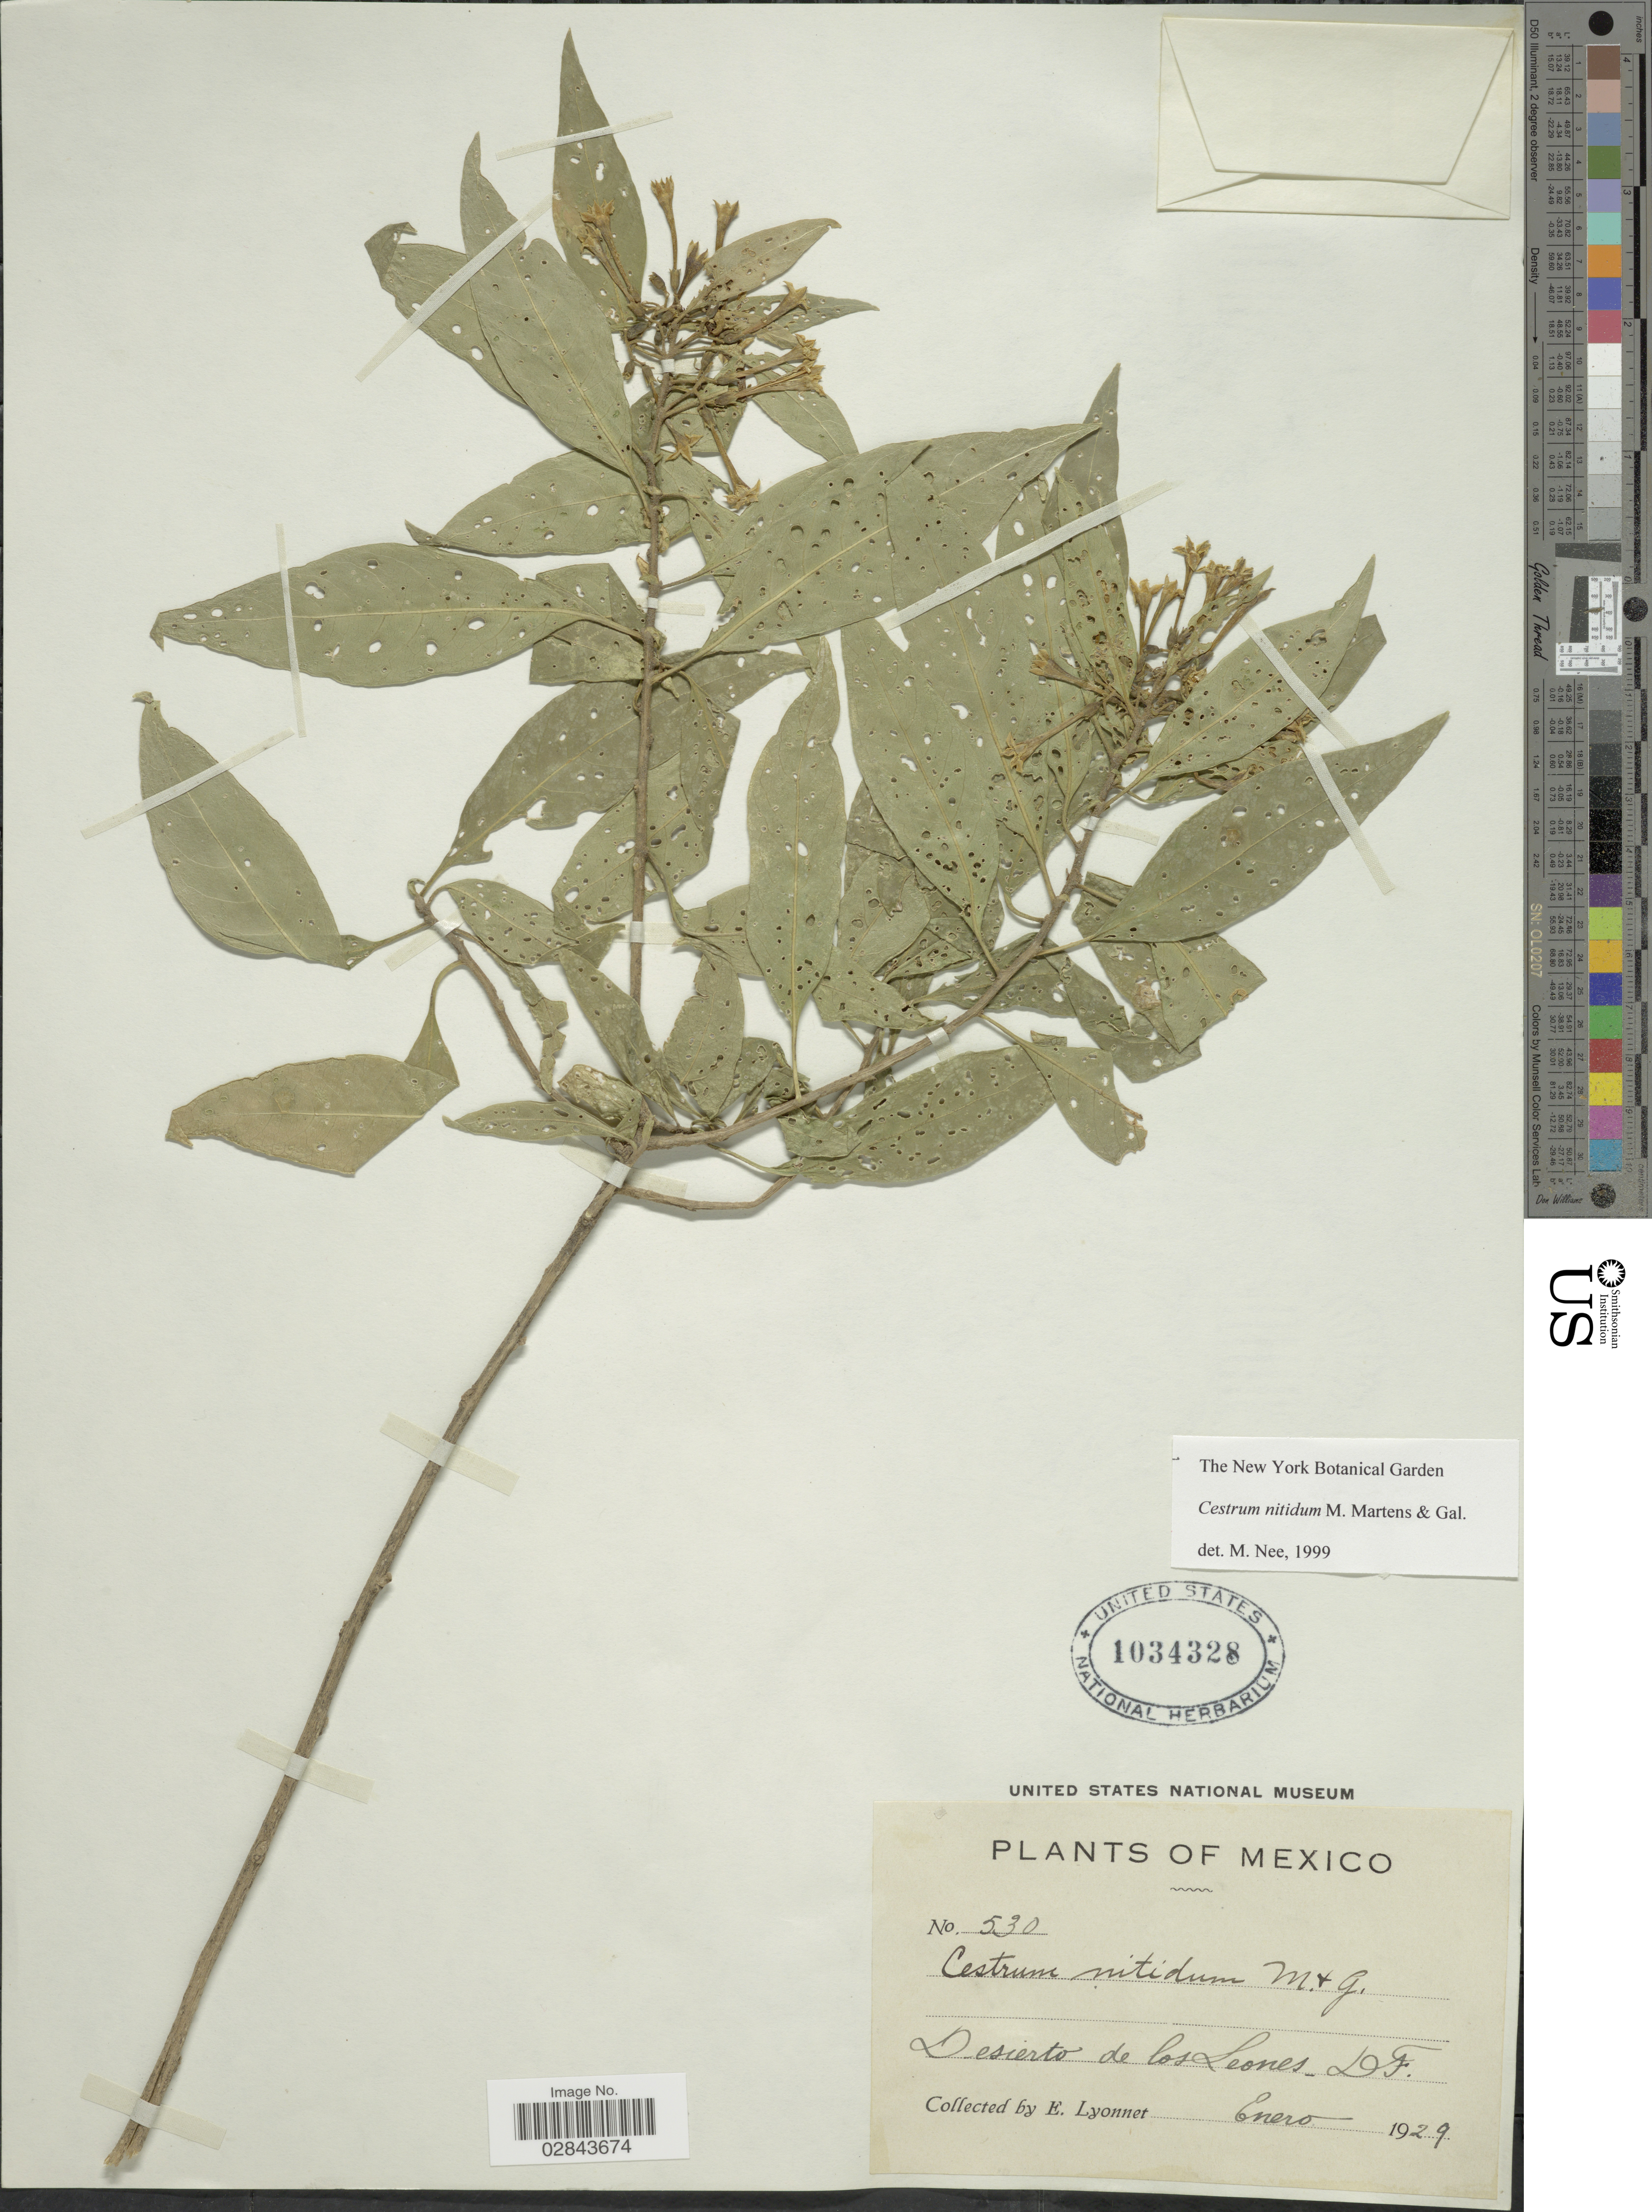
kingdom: Plantae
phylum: Tracheophyta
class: Magnoliopsida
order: Solanales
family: Solanaceae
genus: Cestrum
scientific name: Cestrum nitidum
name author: M. Martens & Galeotti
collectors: E. Lyonnet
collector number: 530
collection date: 1929-01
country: Mexico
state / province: Distrito Federal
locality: Desierto de los Leones.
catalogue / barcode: US 1034328